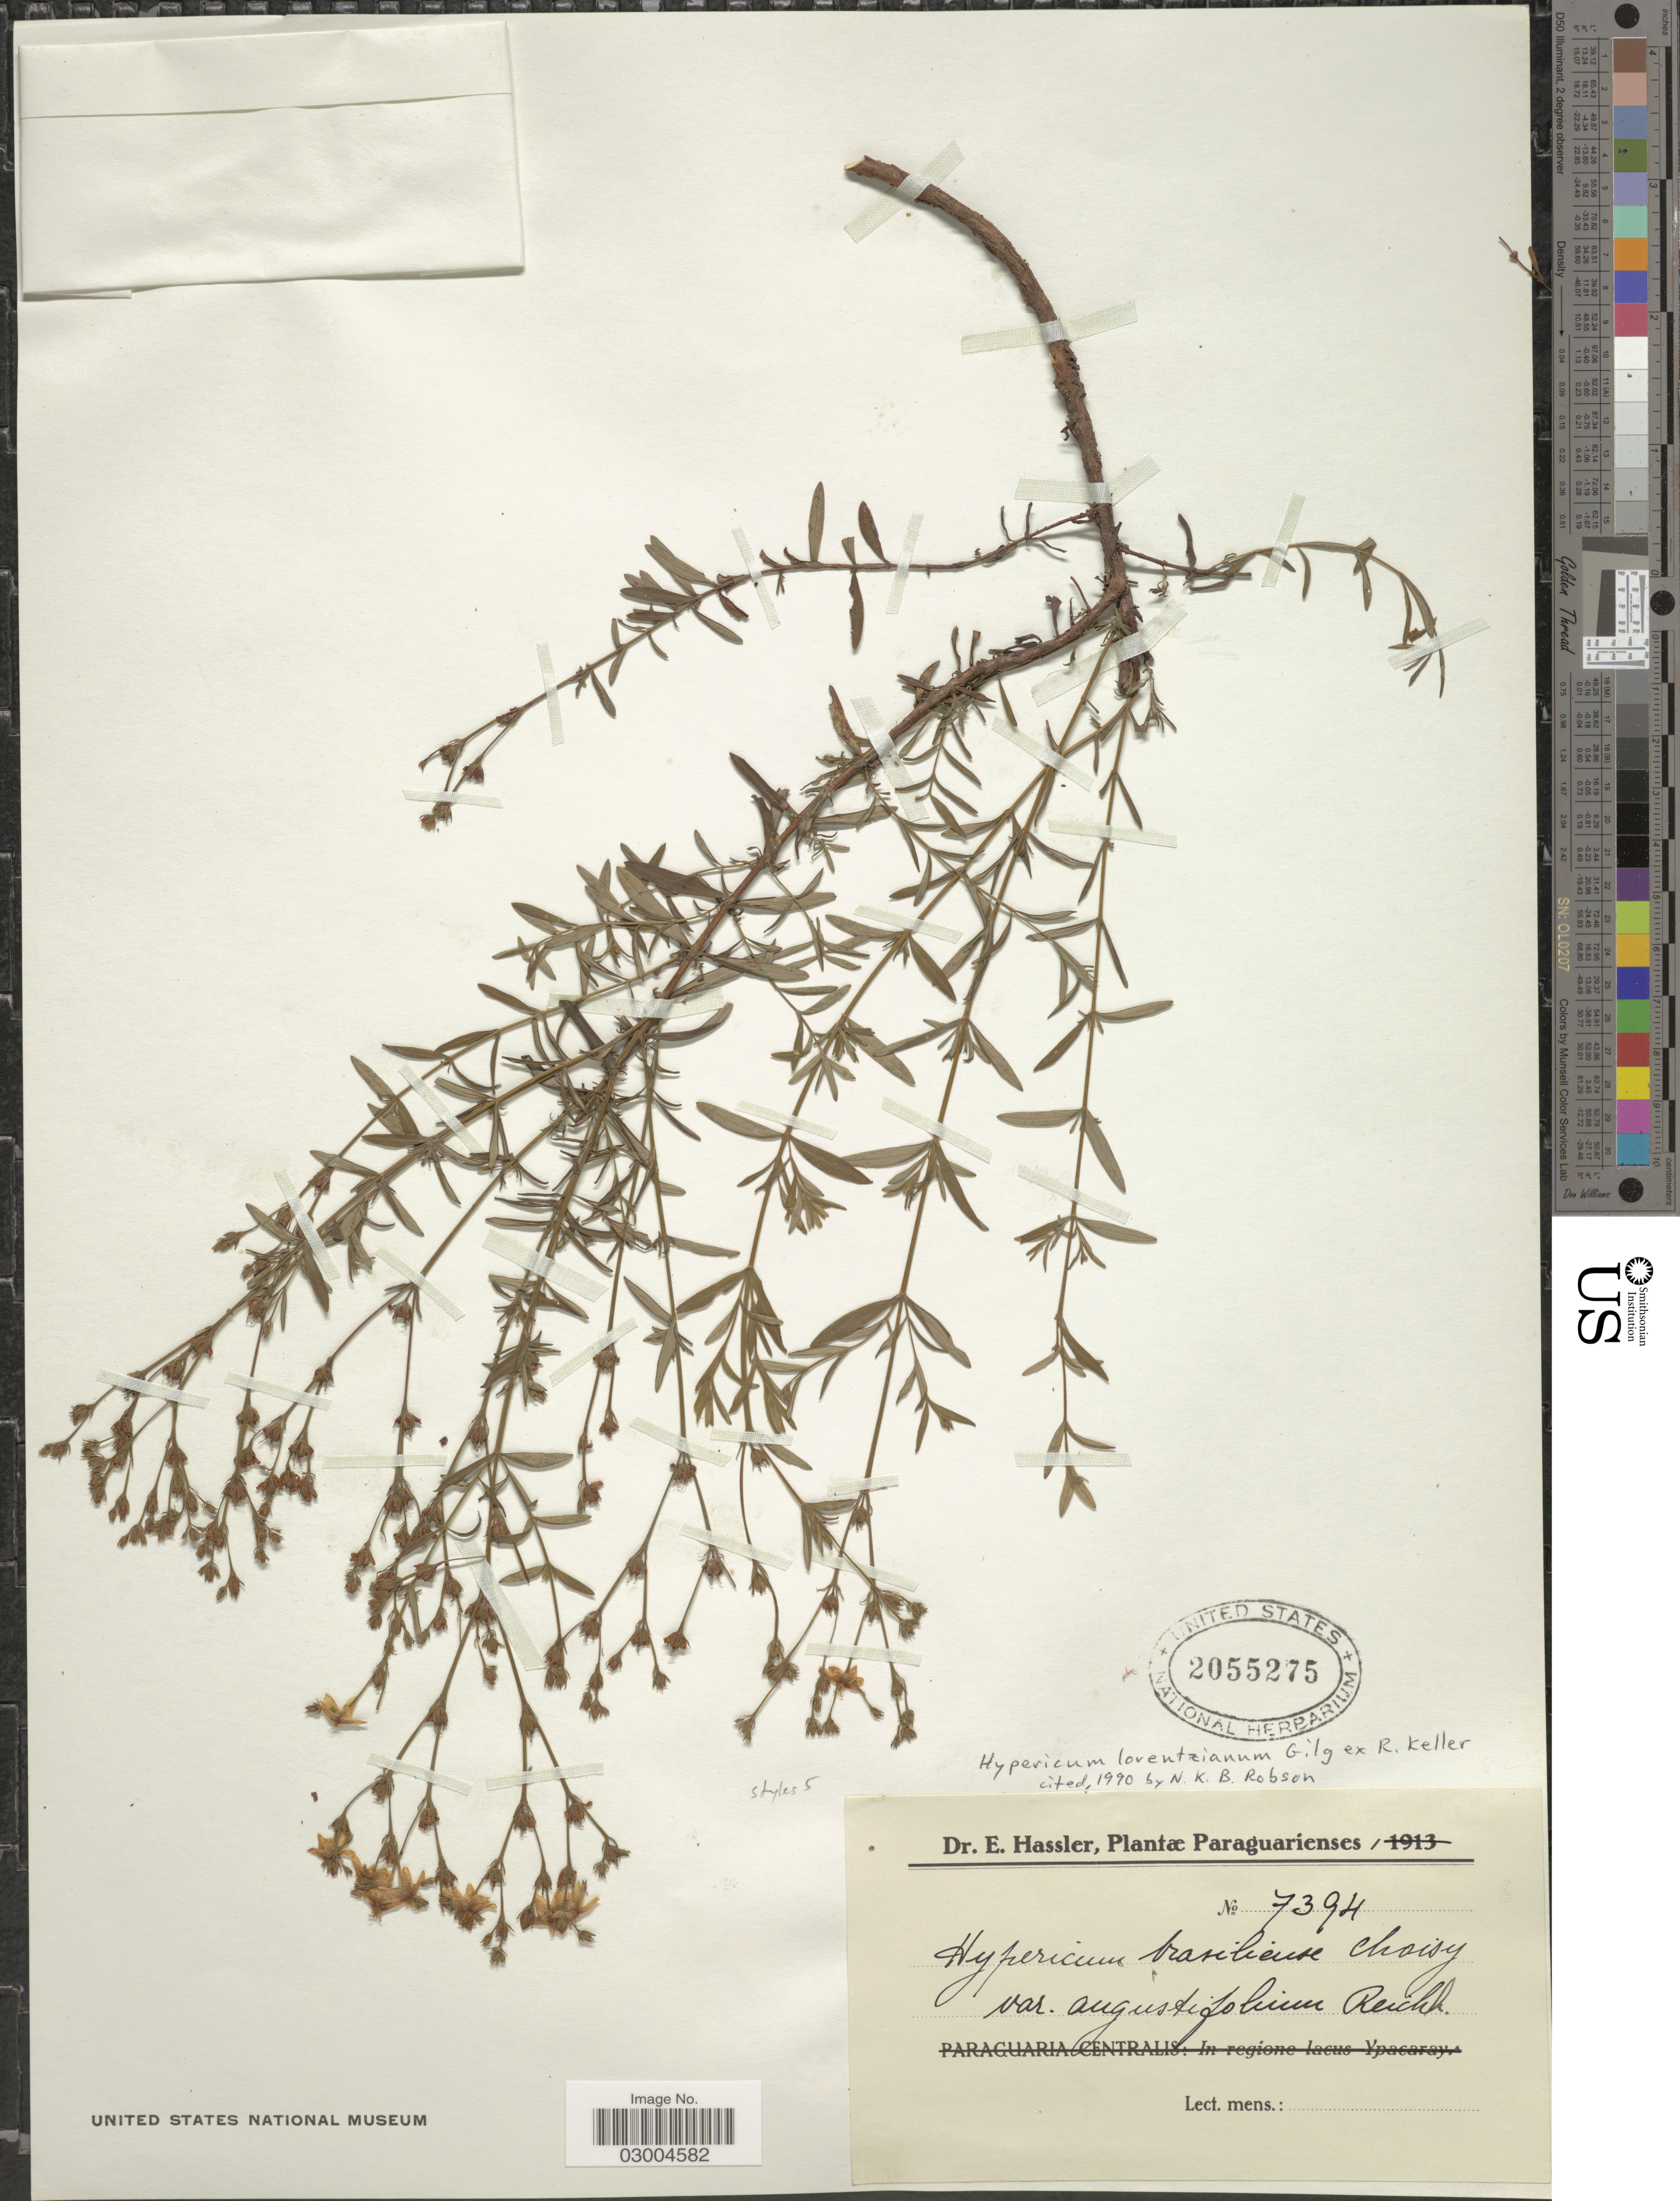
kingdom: Plantae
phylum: Tracheophyta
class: Magnoliopsida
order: Malpighiales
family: Hypericaceae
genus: Hypericum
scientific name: Hypericum lorentzianum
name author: Gilg ex R. Keller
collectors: E. Hassler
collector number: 7394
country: Paraguay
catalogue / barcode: US 2055275